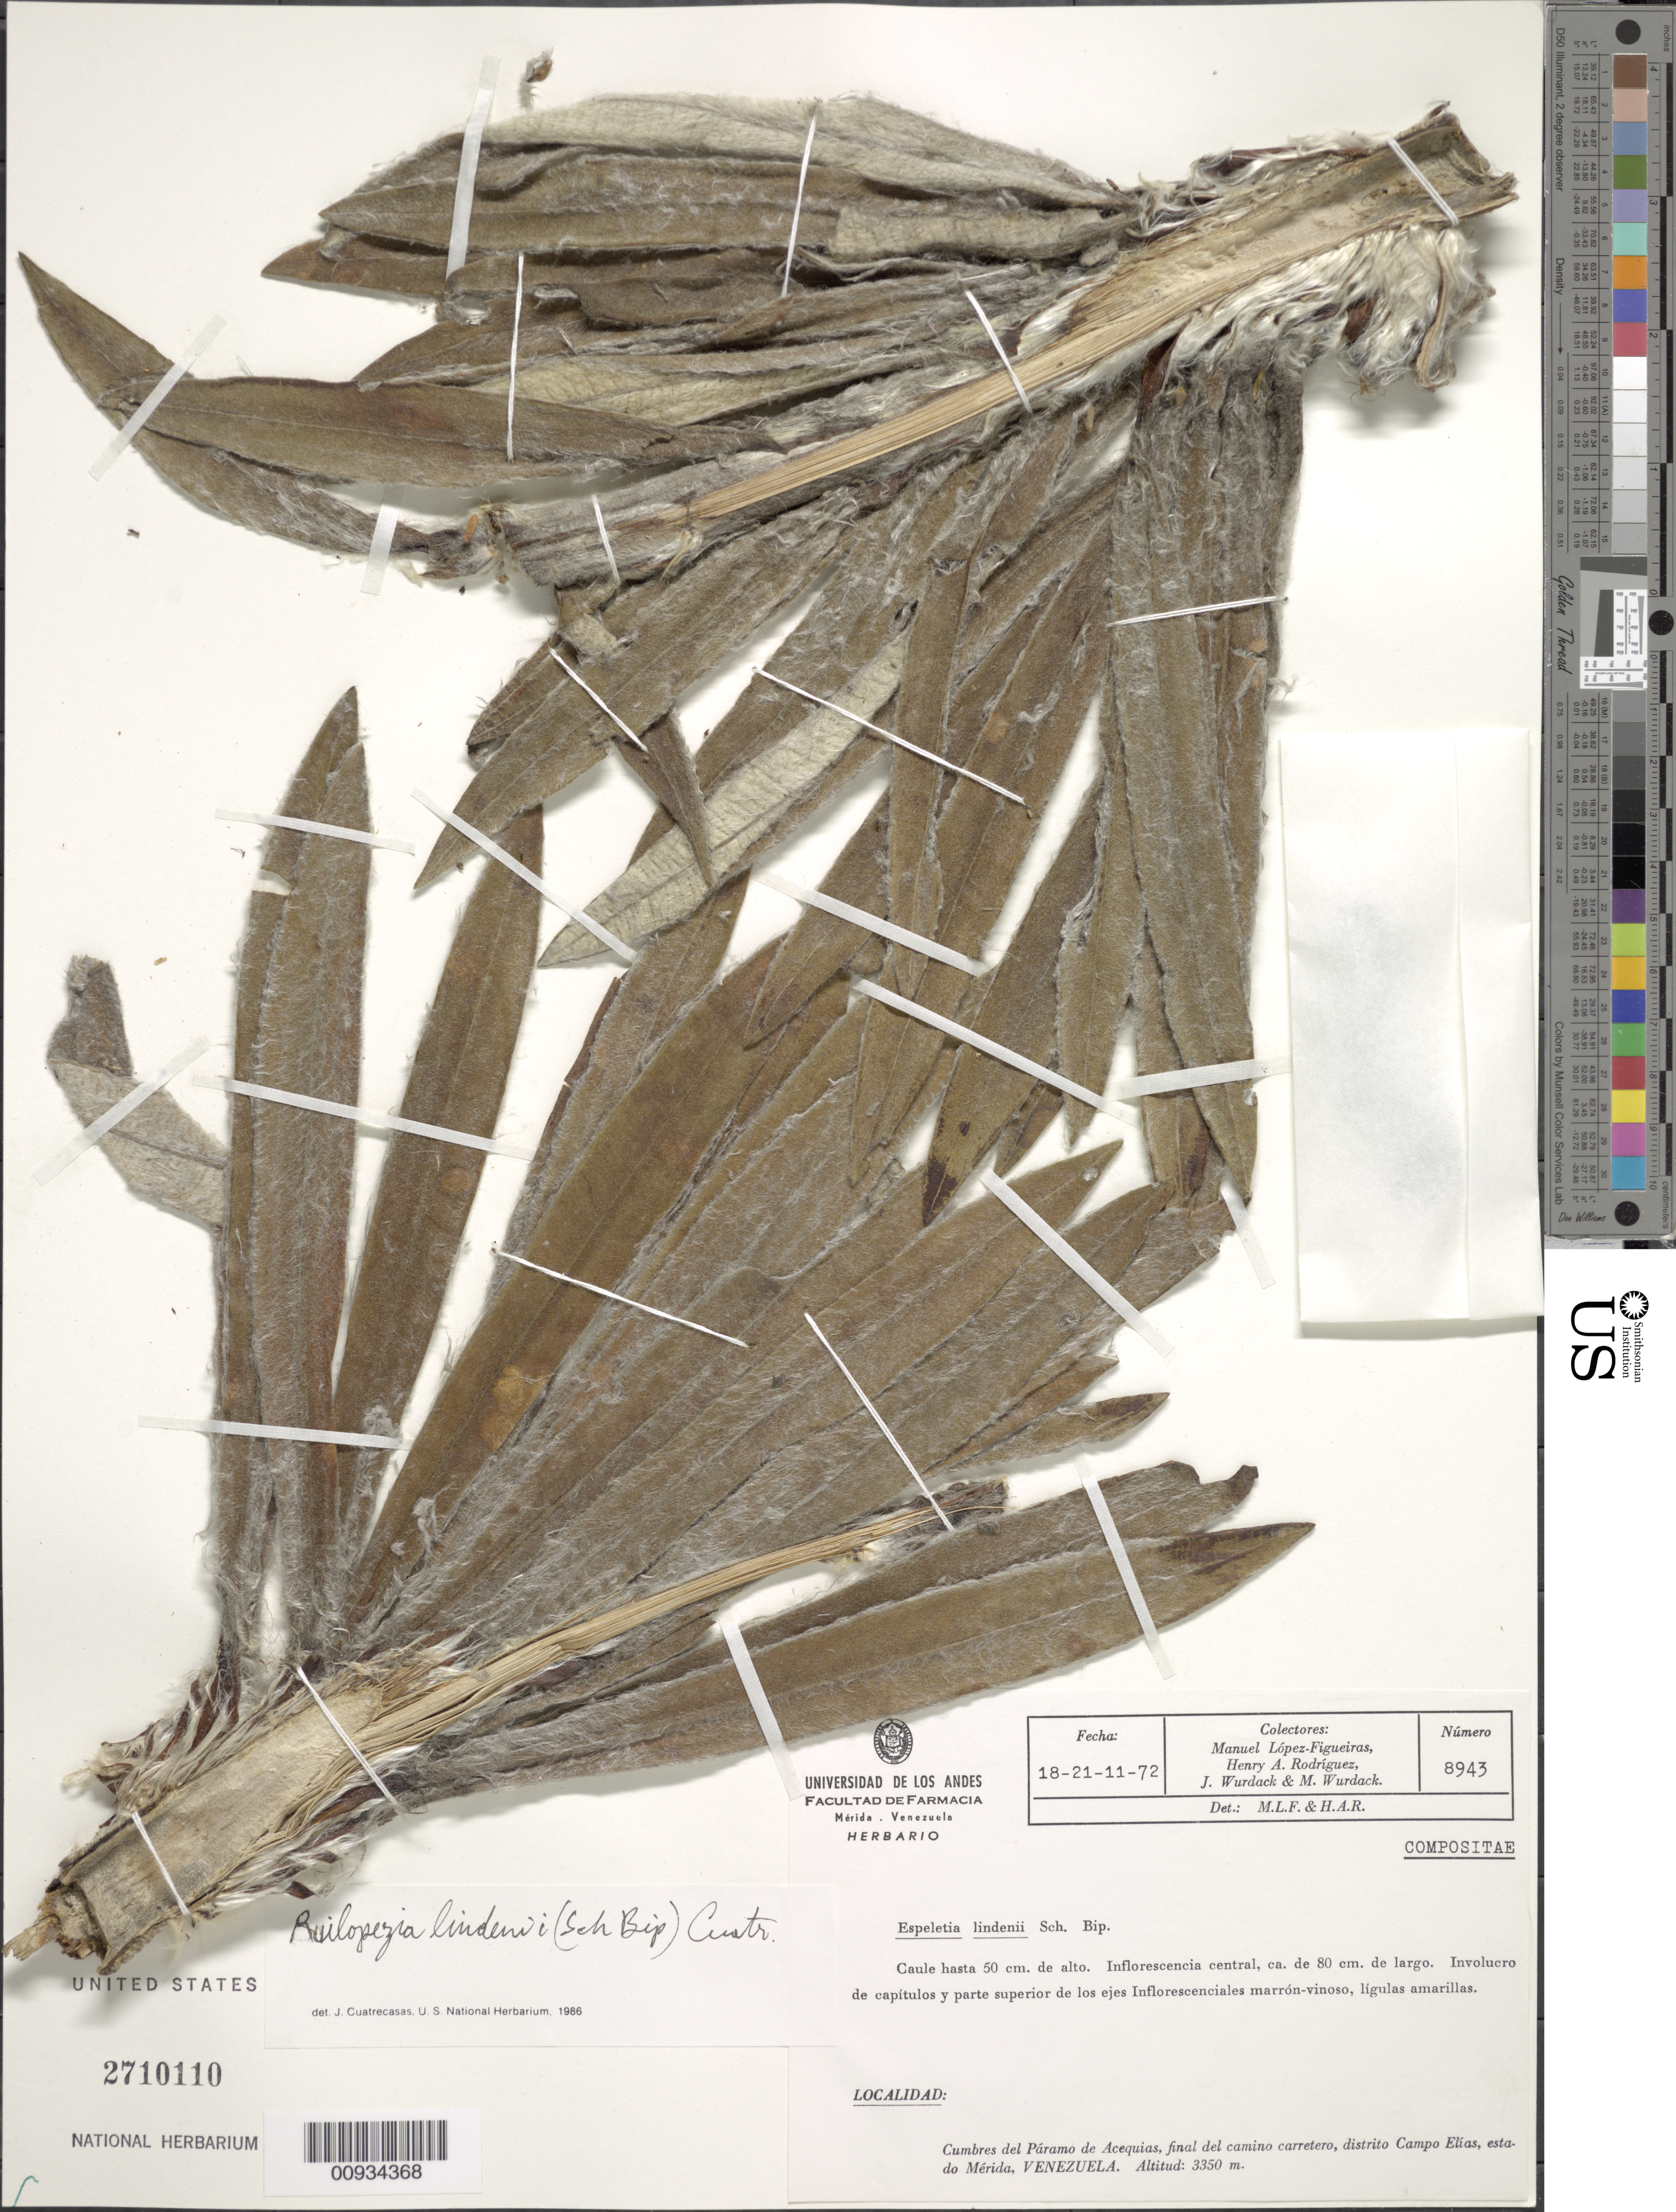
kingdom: Plantae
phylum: Tracheophyta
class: Magnoliopsida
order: Asterales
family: Asteraceae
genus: Ruilopezia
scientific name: Ruilopezia lindenii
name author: (Sch. Bip. ex Wedd.) Cuatrec.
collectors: M. López Figueiras, H. A. Rodriguez, J. J. Wurdack & M. L. Wurdack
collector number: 8943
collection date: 1972-11-18/1972-11-21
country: Venezuela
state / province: Mérida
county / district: Campo Elías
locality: Cumbres del Páramo de acequias, final del camino carretero.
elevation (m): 3350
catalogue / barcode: US 2710110